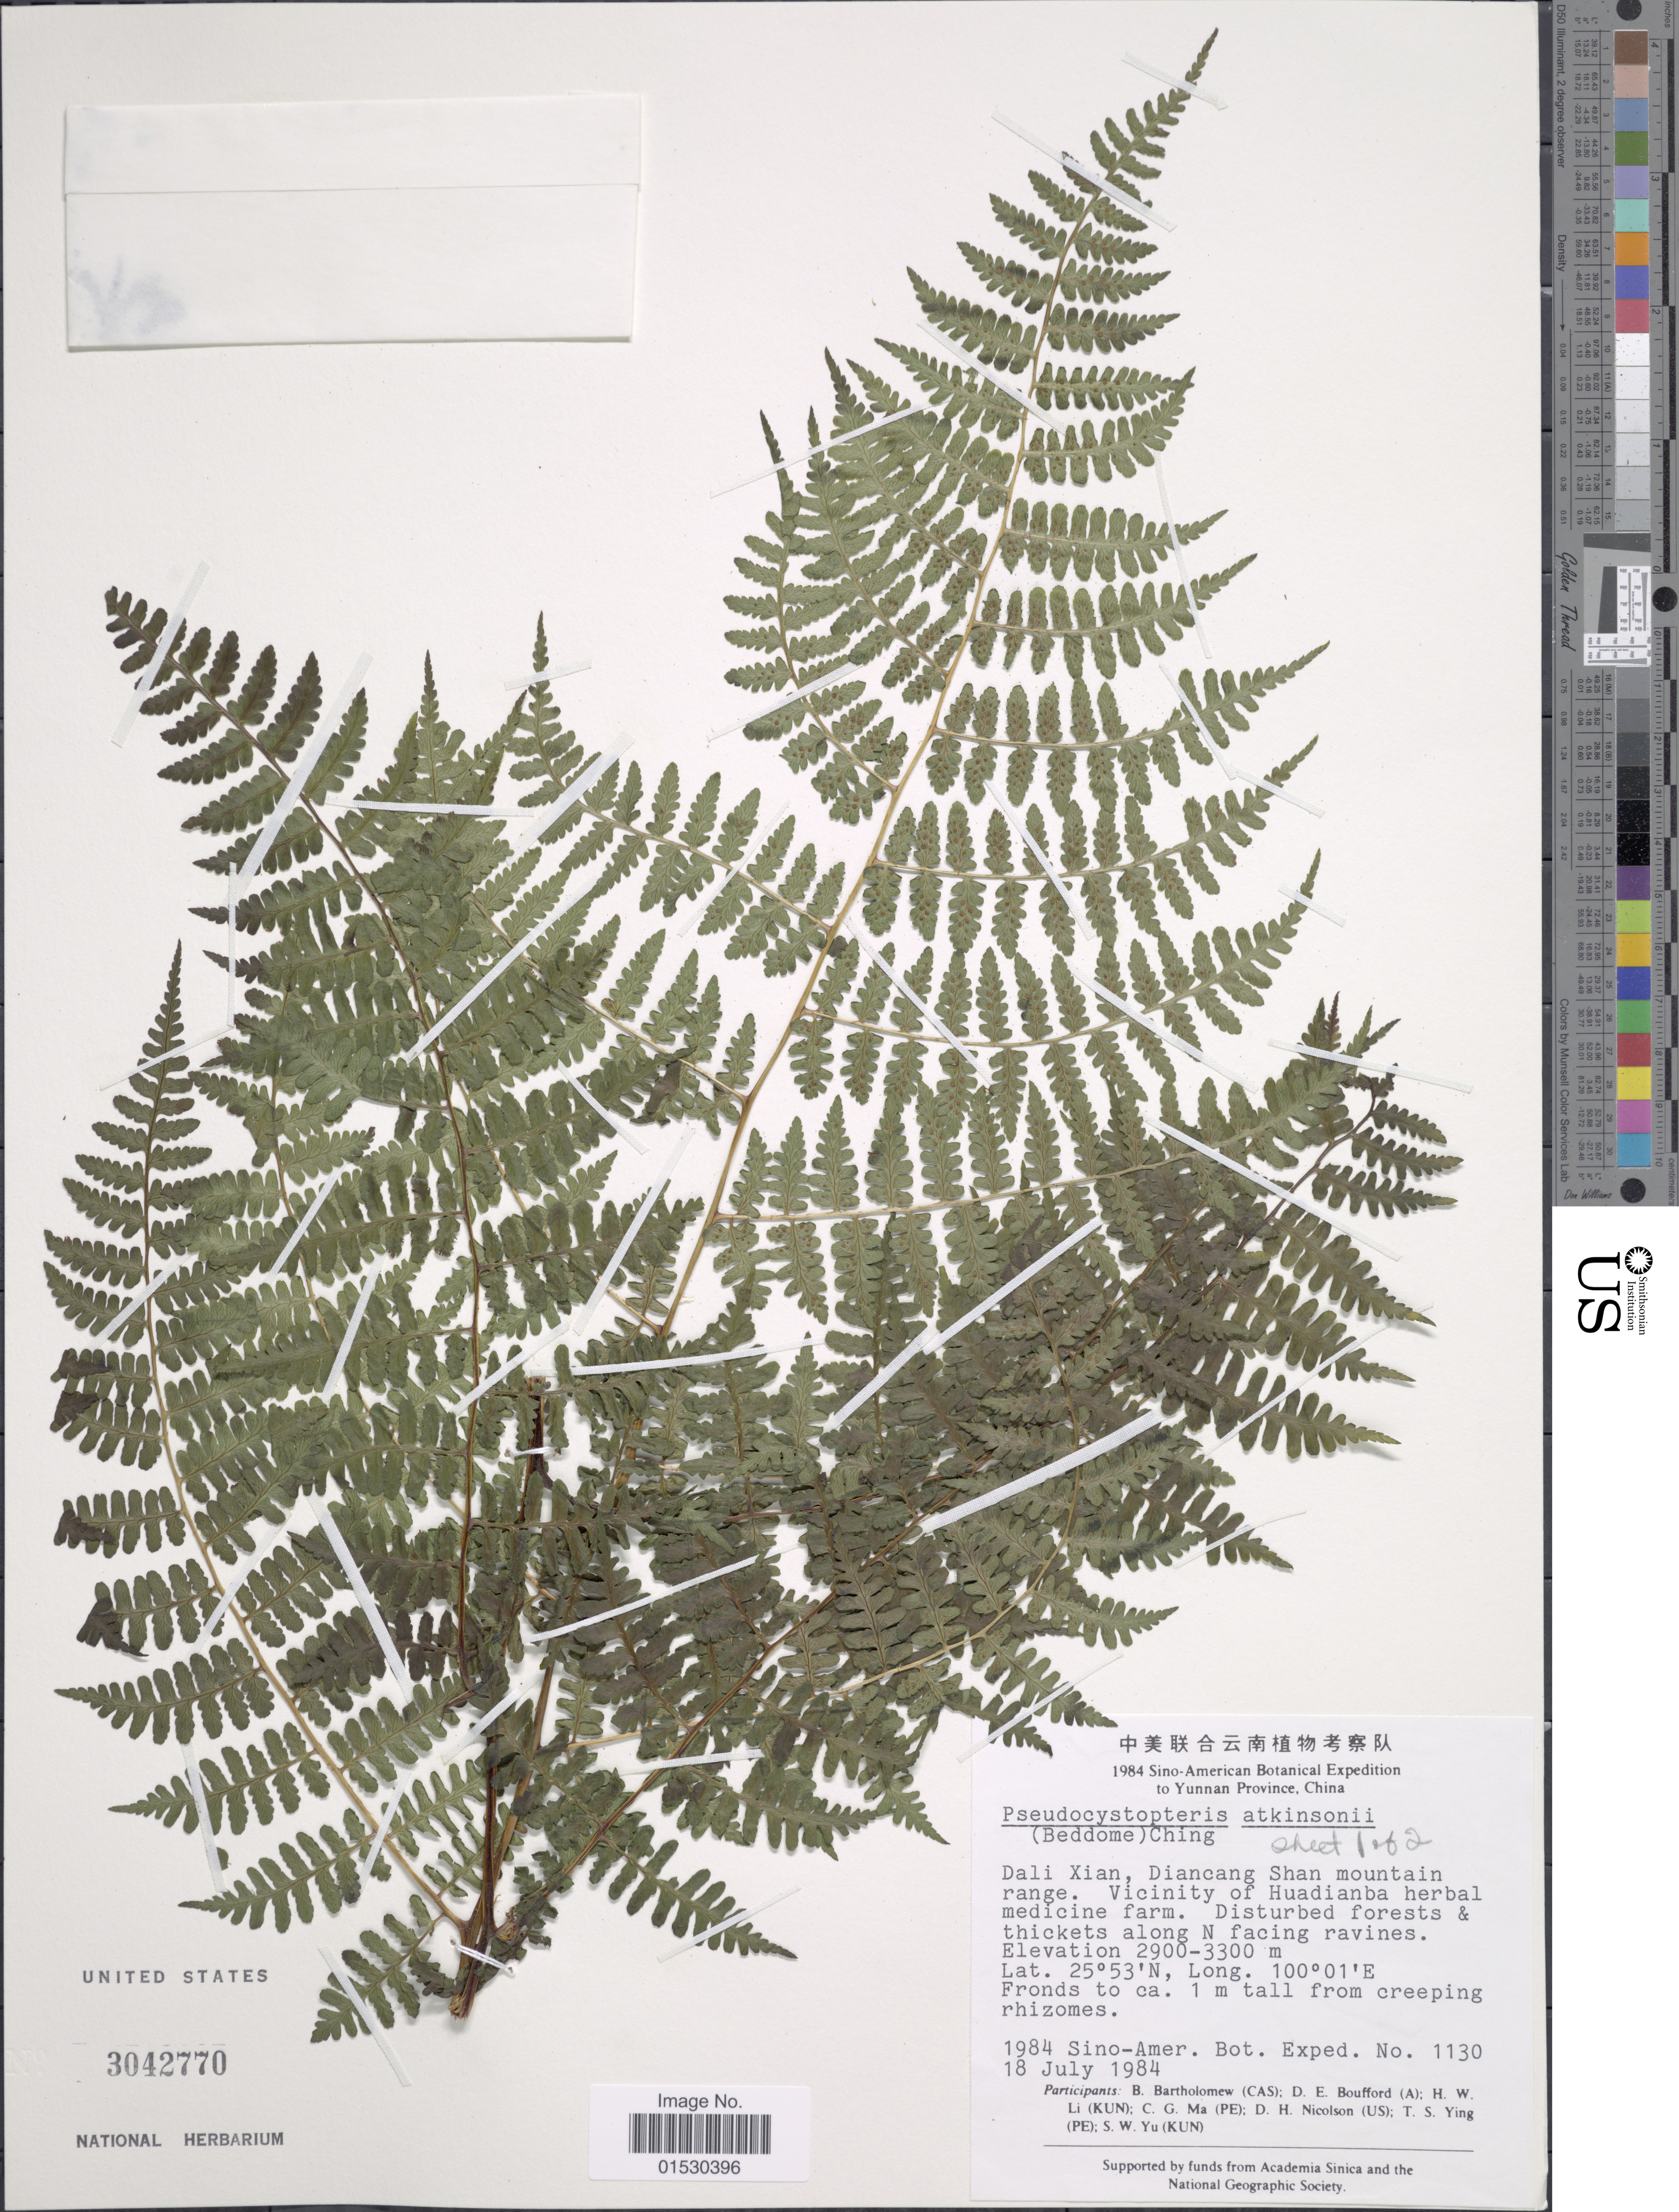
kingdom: Plantae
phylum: Tracheophyta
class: Polypodiopsida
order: Polypodiales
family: Athyriaceae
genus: Athyrium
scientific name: Athyrium atkinsonii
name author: Bedd.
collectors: Sino-Amer. Bot. Exped. 1984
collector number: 1130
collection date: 1984-07-18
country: China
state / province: Yunnan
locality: Dali Xian, Diancang Shan mountain range. Vicinity of Huadianba herbal medicine farm.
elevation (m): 2900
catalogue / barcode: US 3042770